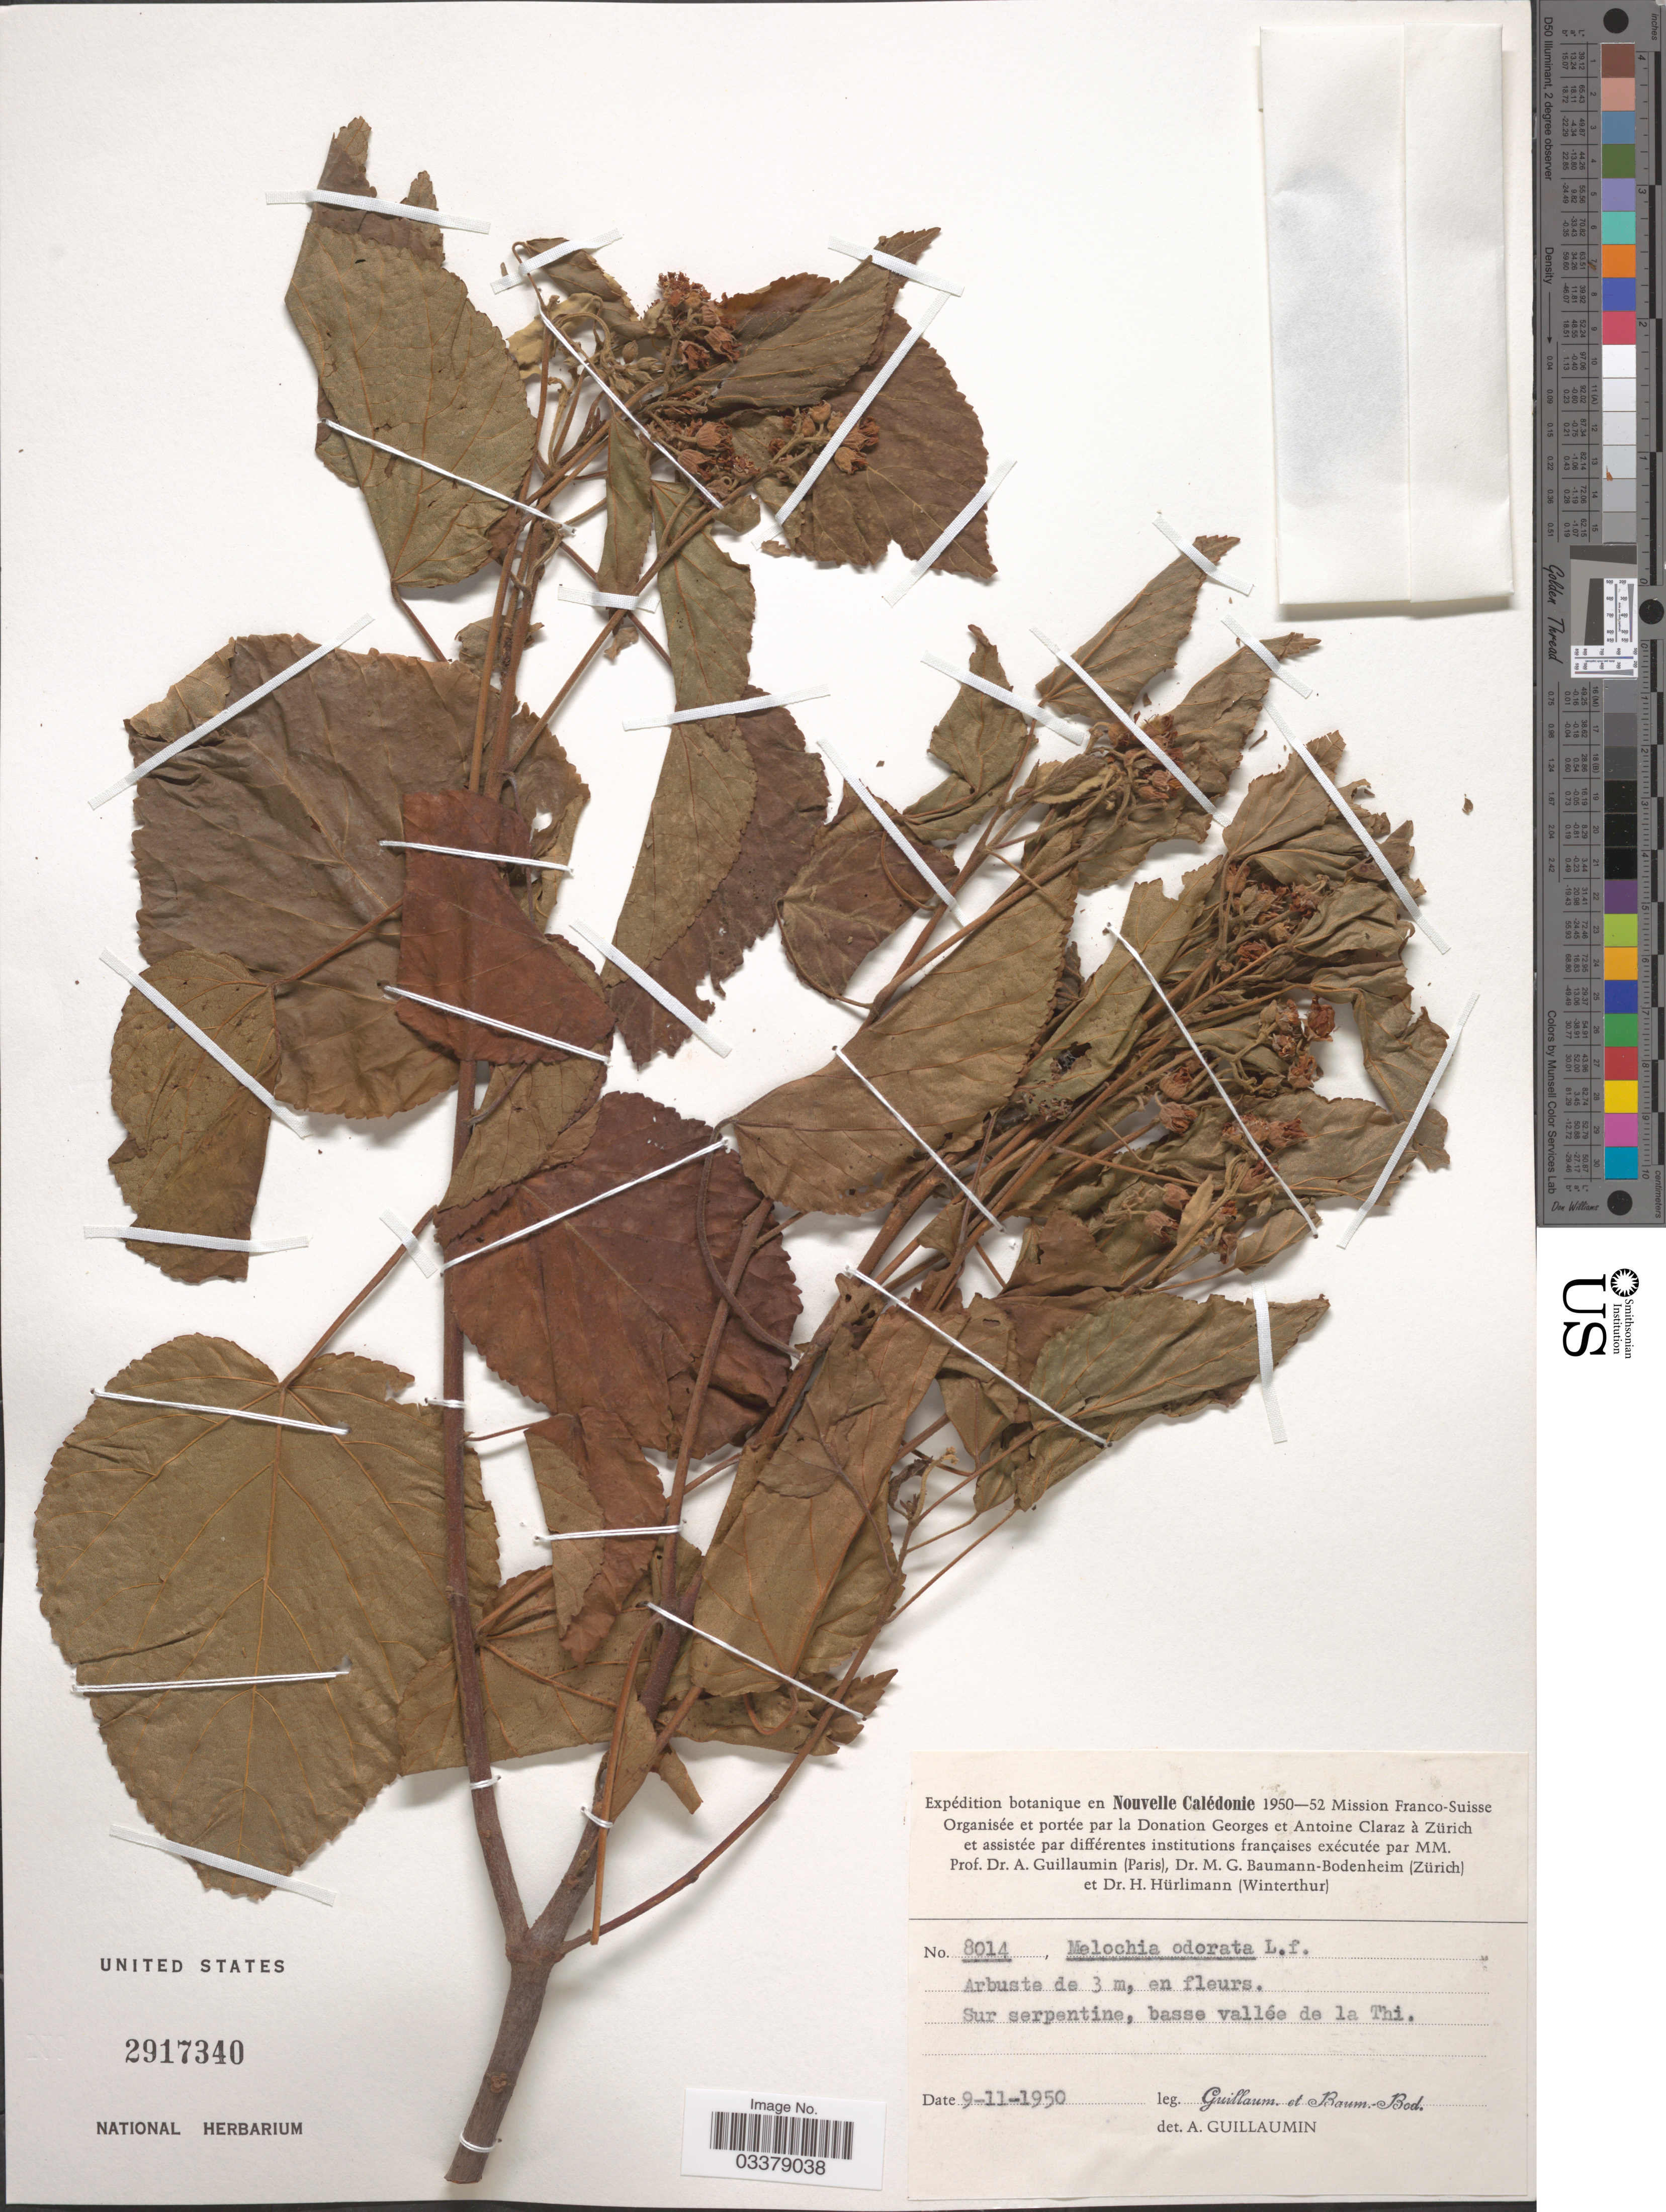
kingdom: Plantae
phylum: Tracheophyta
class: Magnoliopsida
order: Malvales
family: Malvaceae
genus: Melochia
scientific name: Melochia odorata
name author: L. f.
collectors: A. Guillaumin & M. G. Baumann-Bodenheim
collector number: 8014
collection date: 1950-11-09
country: New Caledonia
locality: Nouvelle Calédonie. Sur serpentine, basse vallée de la Thi.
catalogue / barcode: US 2917340